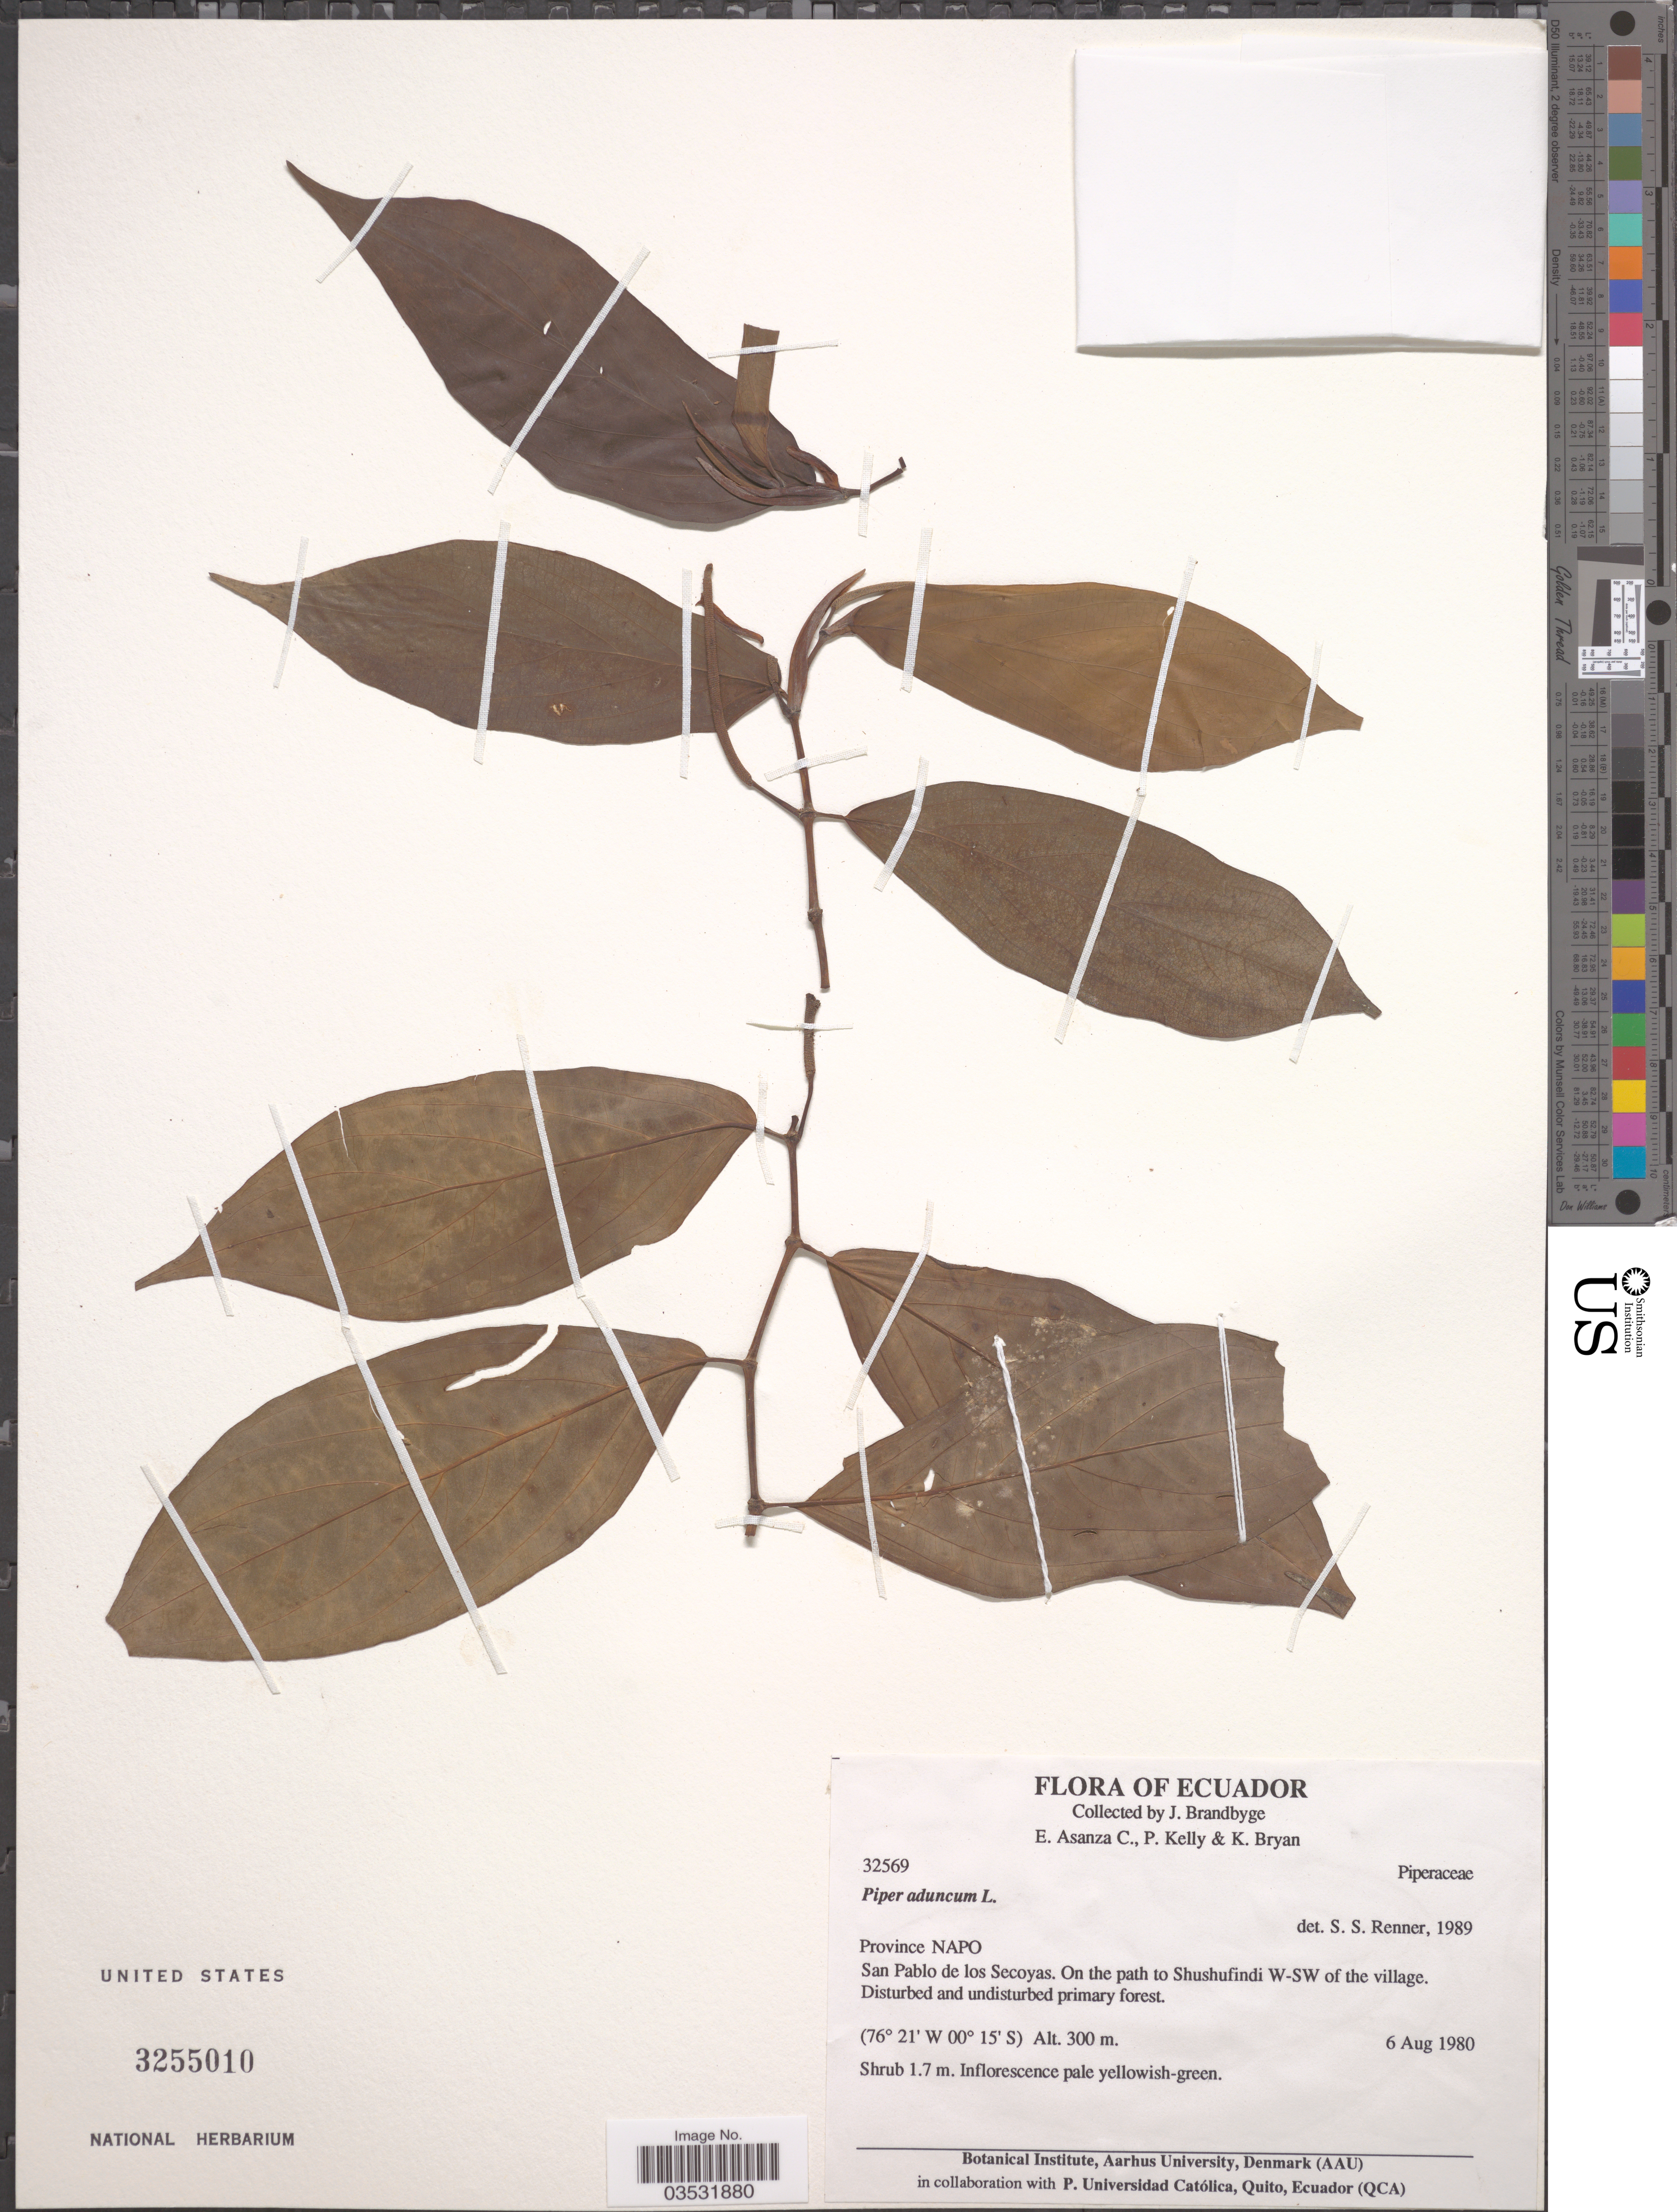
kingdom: Plantae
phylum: Tracheophyta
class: Magnoliopsida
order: Piperales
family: Piperaceae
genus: Piper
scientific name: Piper aduncum var. aduncum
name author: L.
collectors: J. Brandbyge, E. Asanza C., P. Kelly & K. Bryan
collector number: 32569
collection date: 1980-08-06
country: Ecuador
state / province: Napo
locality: San Pablo de los Secoyas. On the path to Shushufindi W-SW of the village.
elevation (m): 300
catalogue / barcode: US 3255010